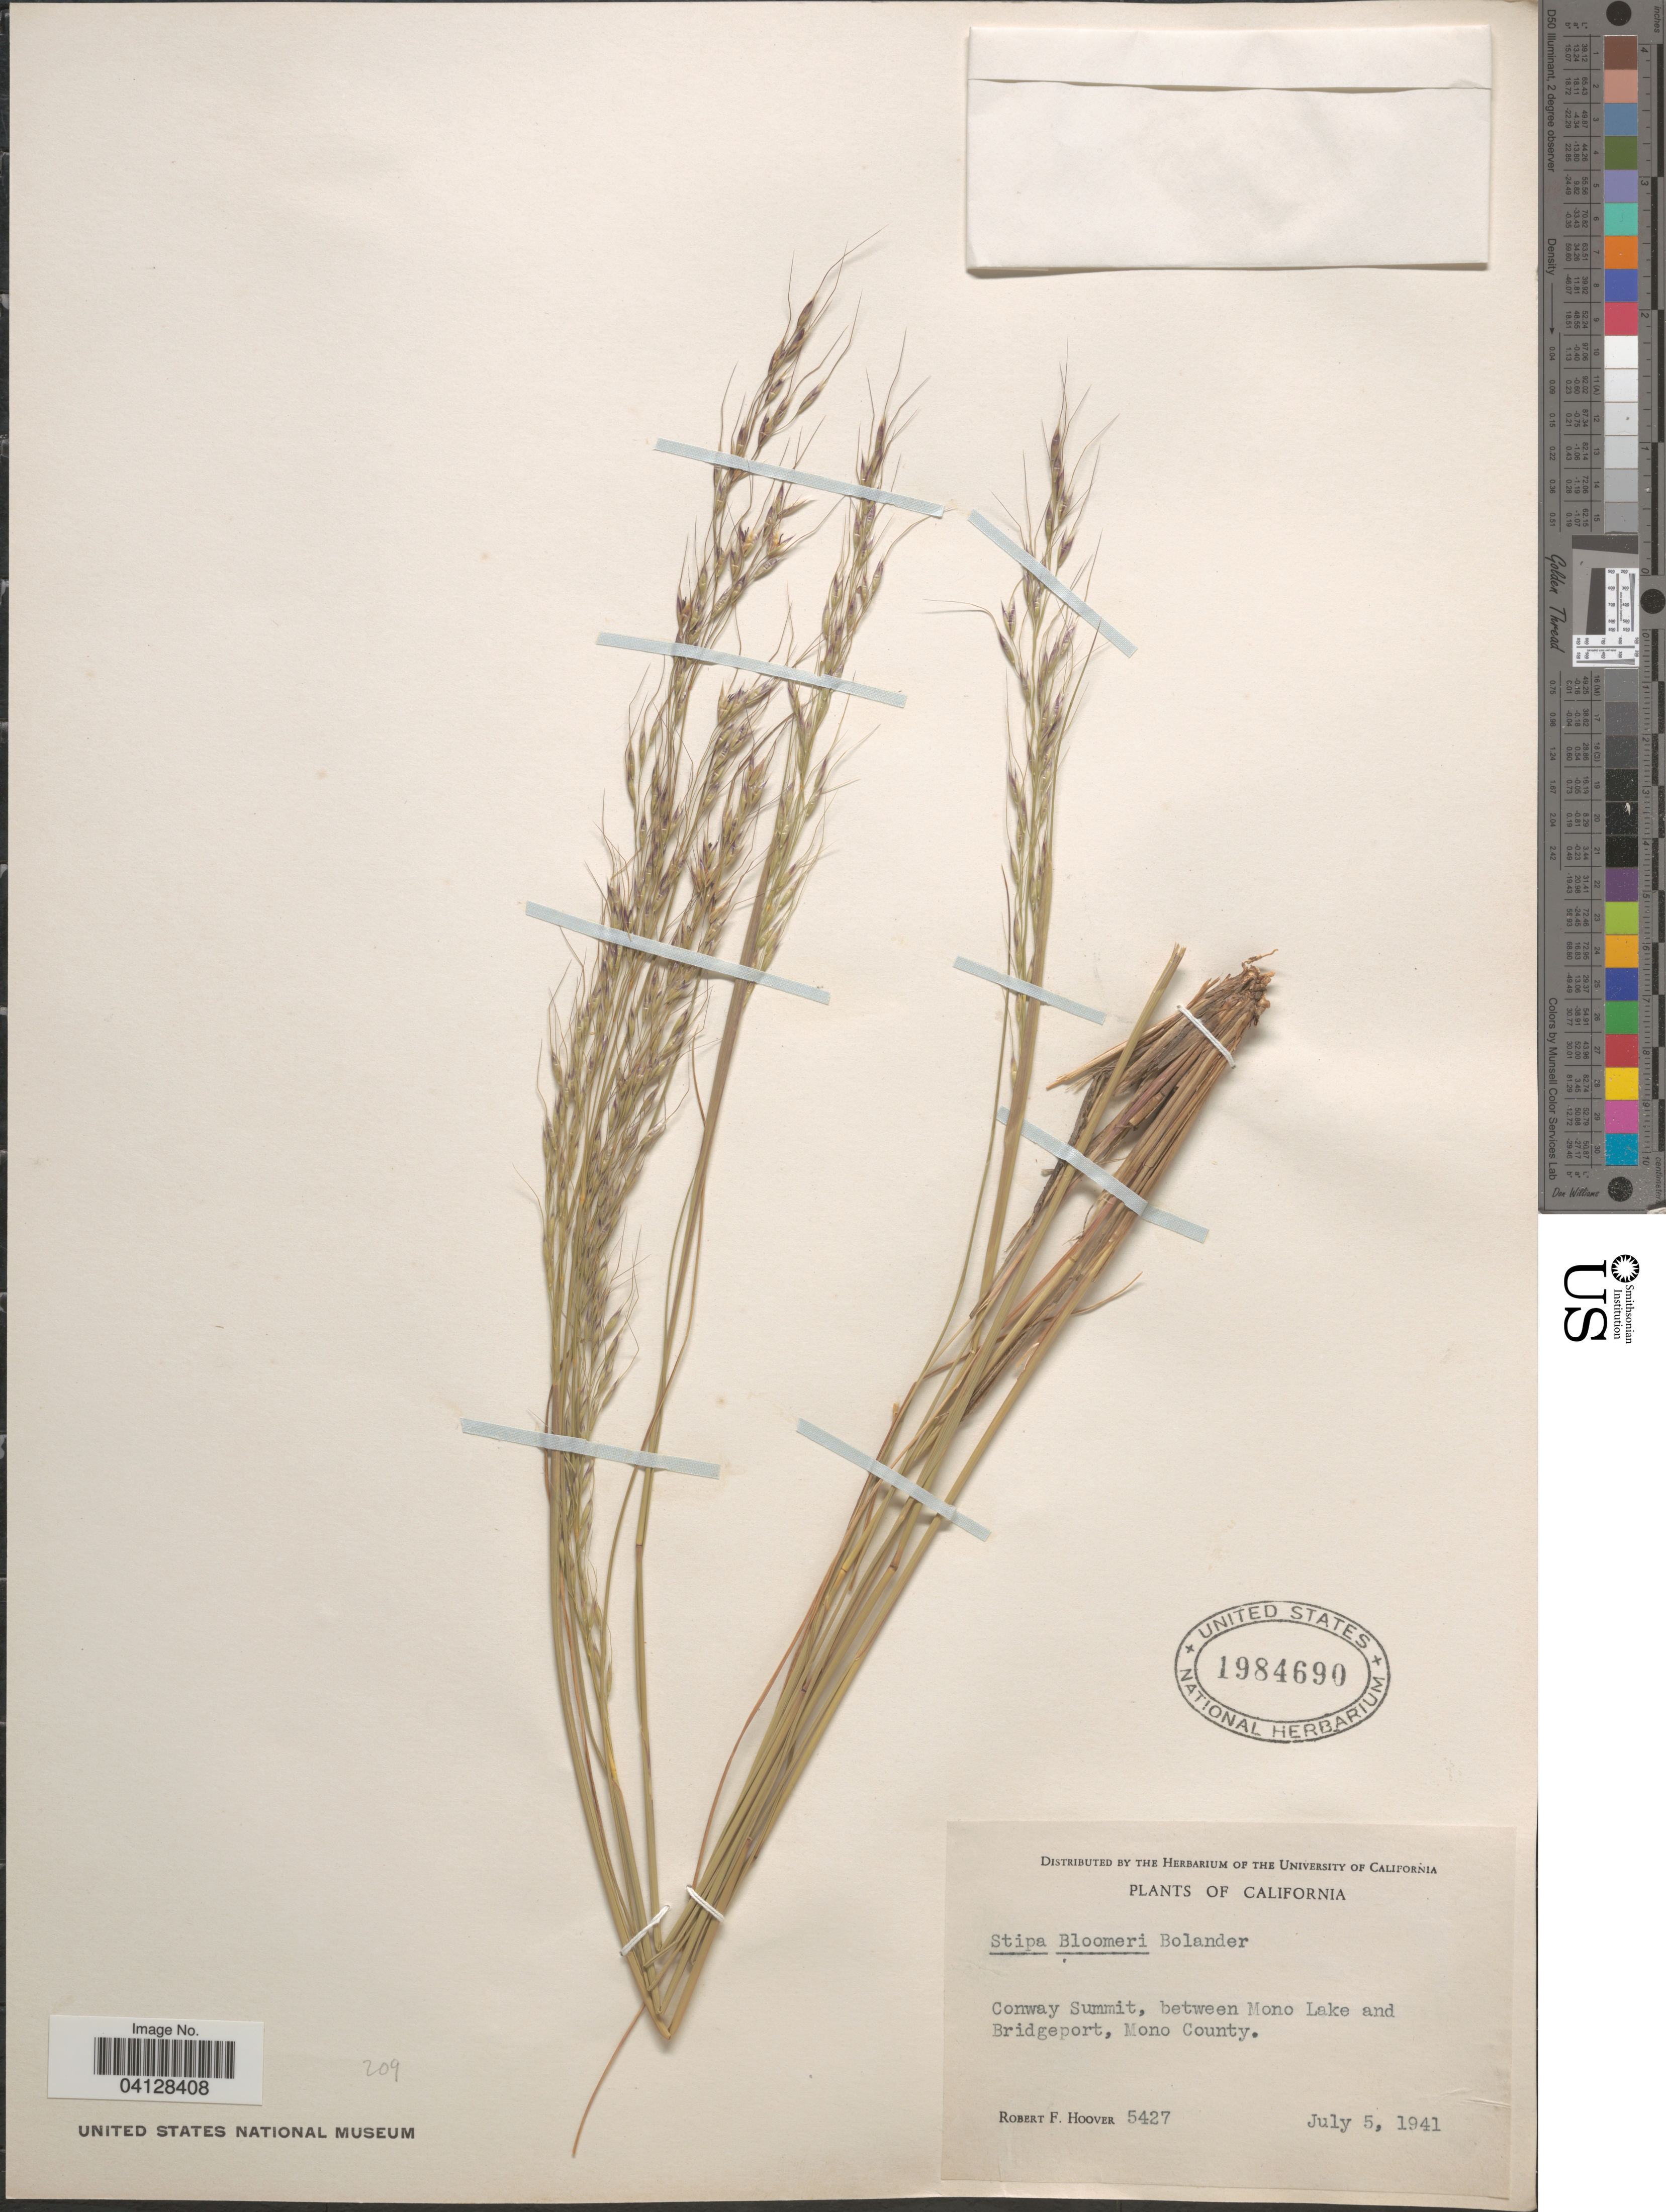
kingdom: Plantae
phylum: Tracheophyta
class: Liliopsida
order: Poales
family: Poaceae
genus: Stipa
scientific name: Stipa bloomeri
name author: Bol.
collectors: R. F. Hoover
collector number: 5427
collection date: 1941-07-05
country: United States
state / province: California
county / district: Mono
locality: Conway Summit, between Mono Lake and Bridgeport, Mono County.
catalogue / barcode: US 1984690